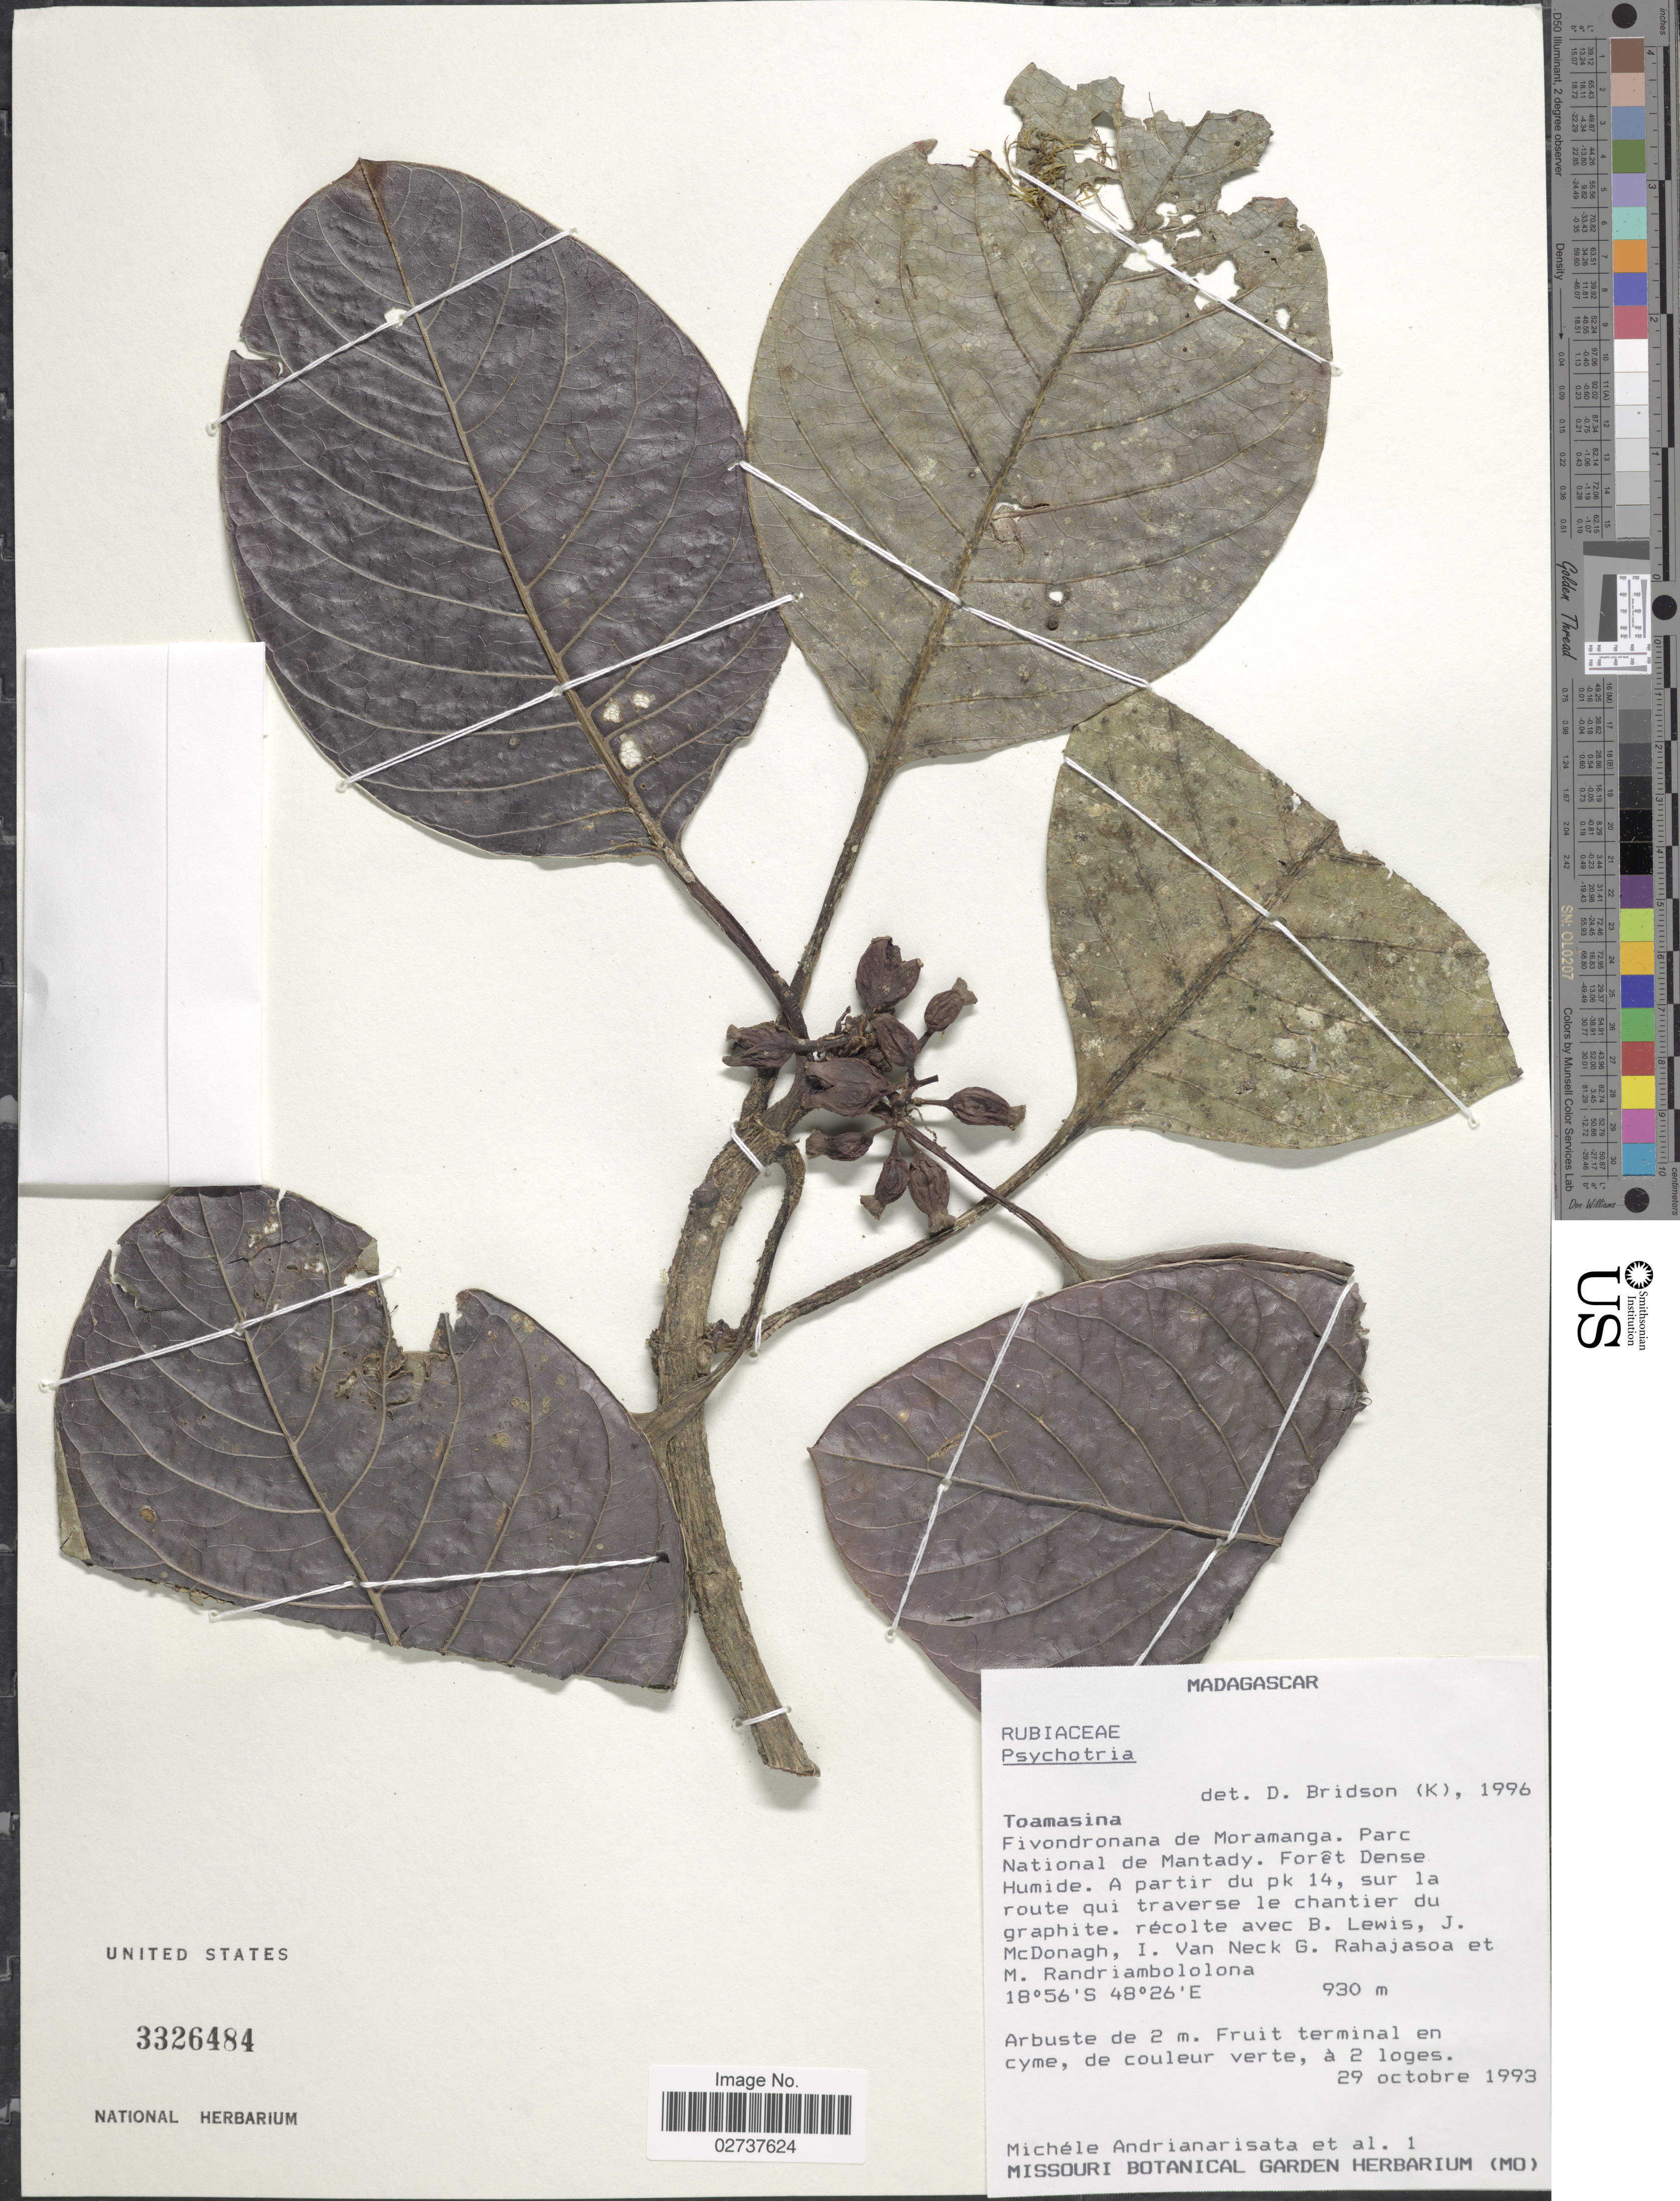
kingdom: Plantae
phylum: Tracheophyta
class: Magnoliopsida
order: Gentianales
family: Rubiaceae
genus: Psychotria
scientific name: Psychotria sp.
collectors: M. Andrianarisata, B. Lewis, J. McDonagh, I. Van Neck & et al.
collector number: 1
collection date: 1993-10-29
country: Madagascar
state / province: Alaotra Mangoro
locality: Fivondronana de Moramanga, Parc National de Mantady, a partir du pk 14, sur la route qui traverse le chantier du graphite.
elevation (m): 930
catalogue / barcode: US 3326484